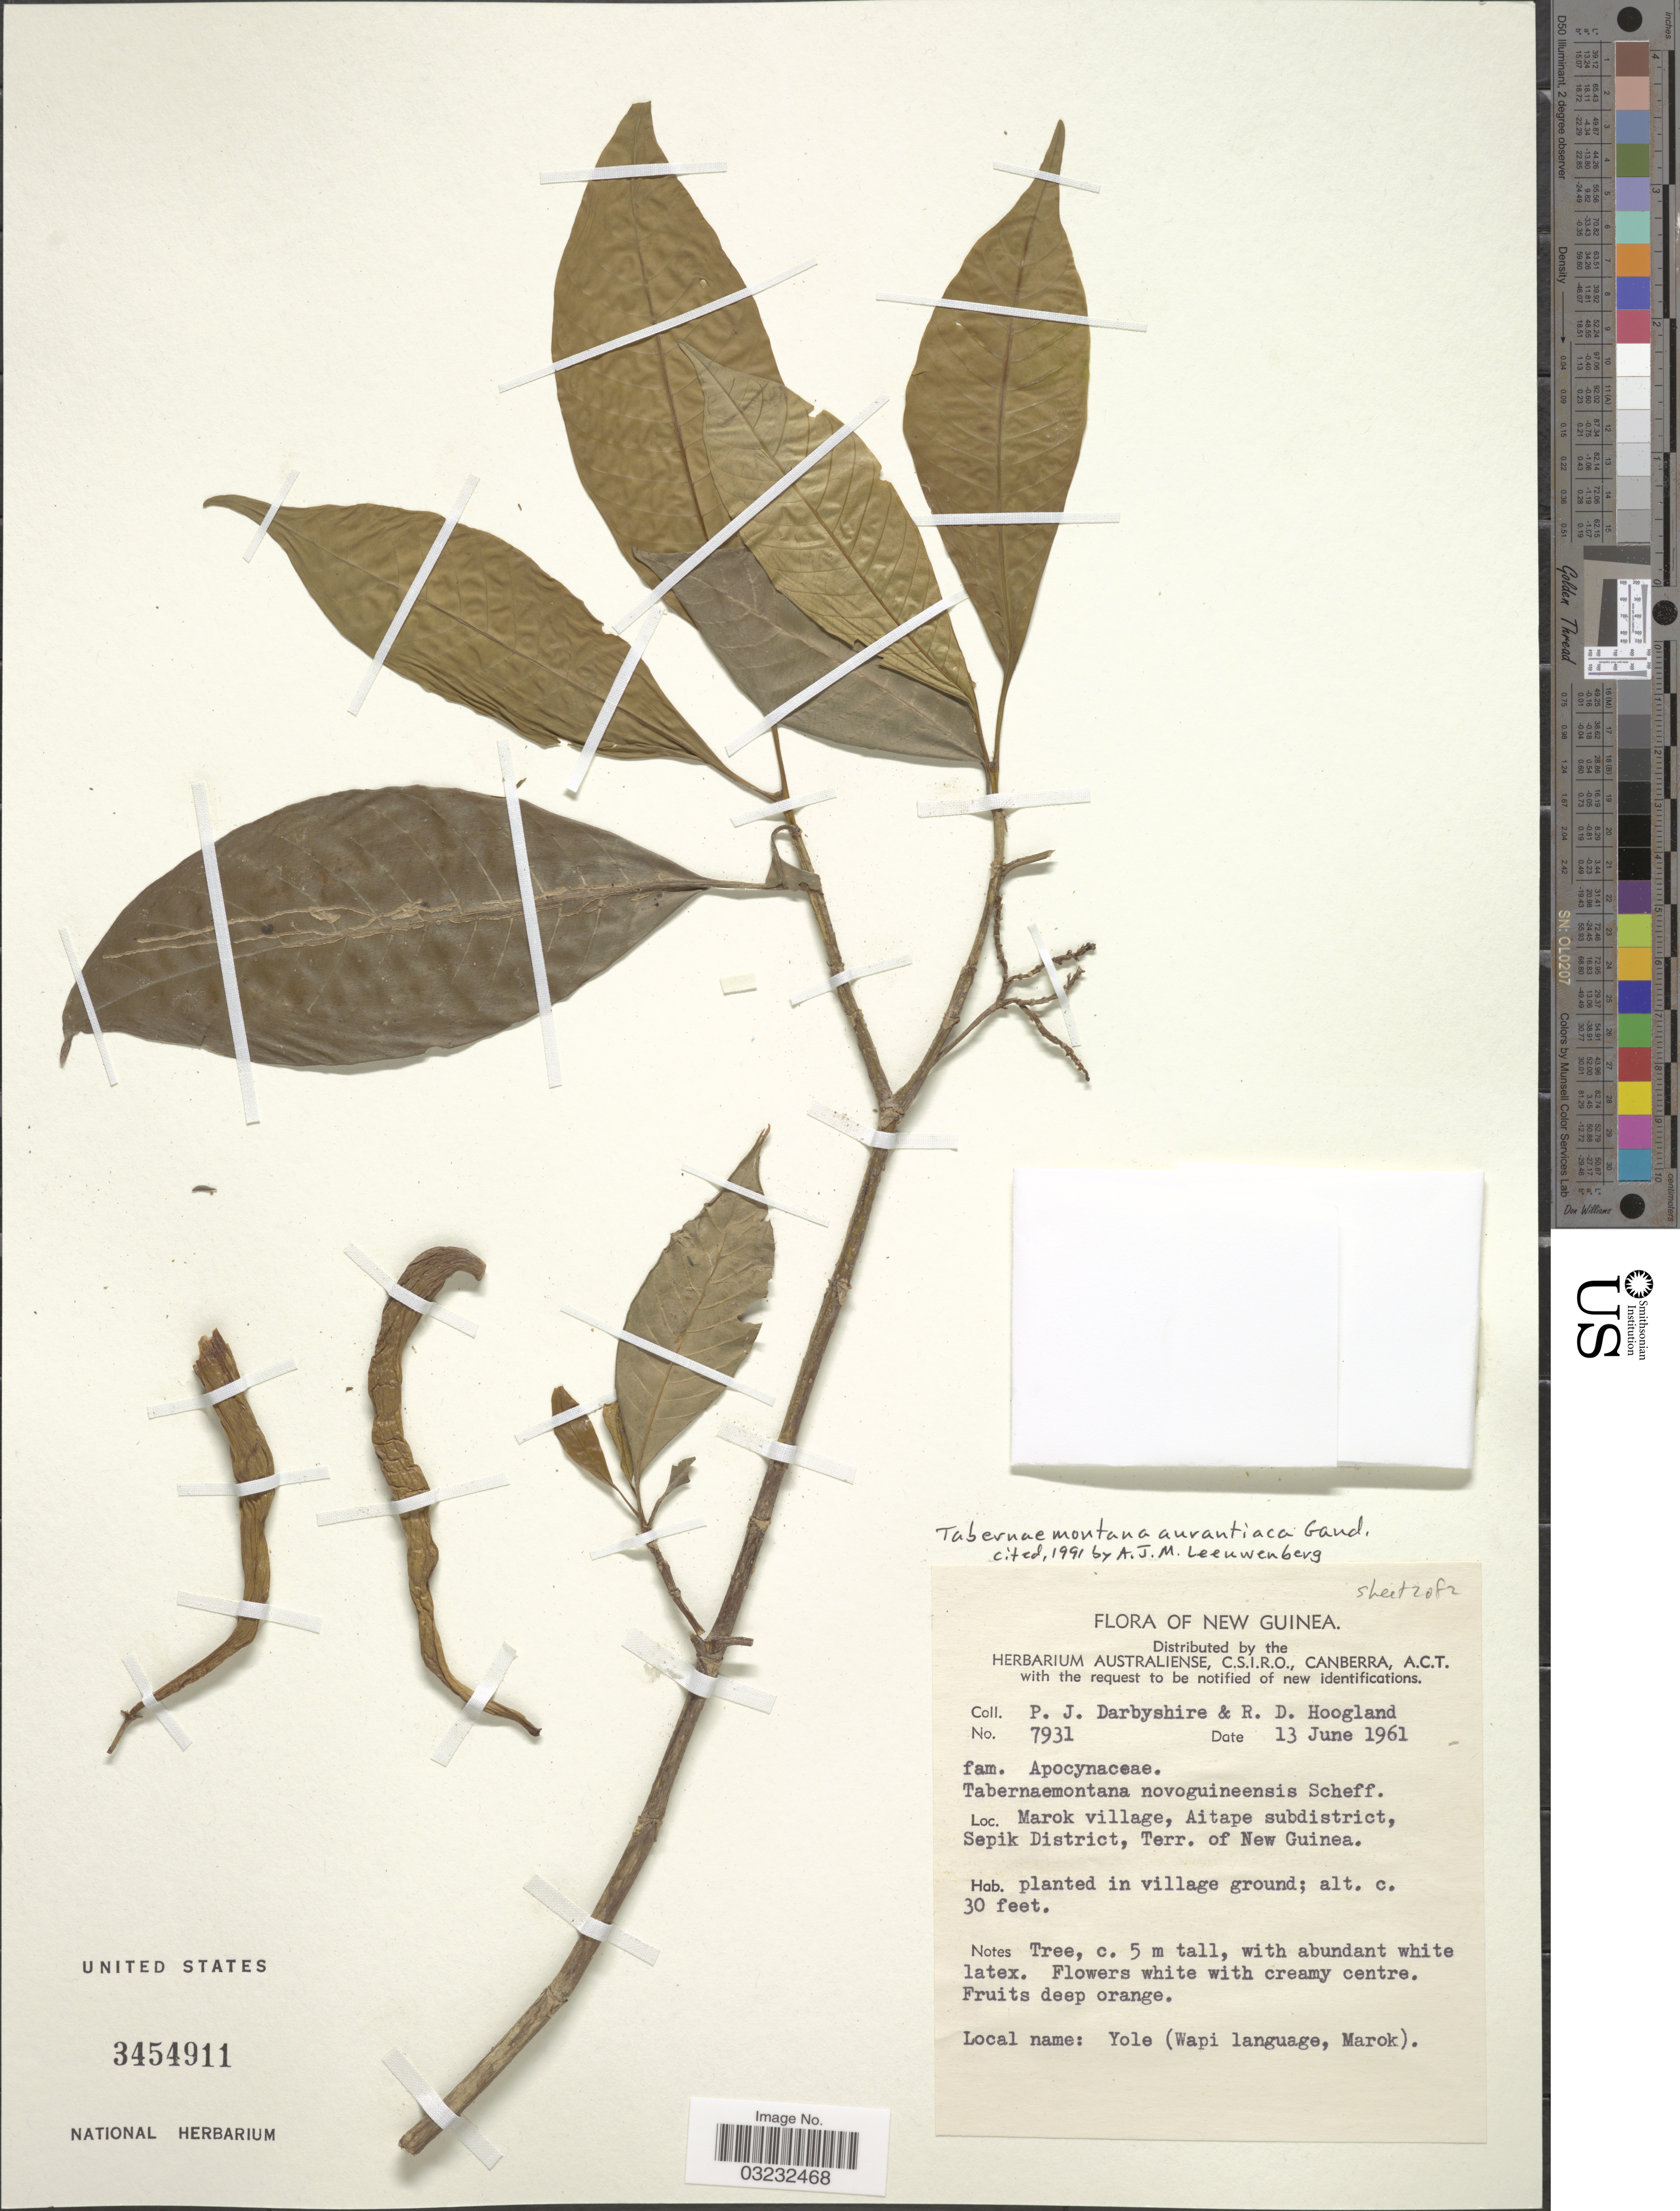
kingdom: Plantae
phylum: Tracheophyta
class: Magnoliopsida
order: Gentianales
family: Apocynaceae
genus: Tabernaemontana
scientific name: Tabernaemontana aurantiaca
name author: Gaudich.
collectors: P. Darbyshire & R. D. Hoogland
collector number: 7931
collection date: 1961-06-13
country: Papua New Guinea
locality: New Guinea, Marok village, Aitape subdistrict, Sepik District, Terr. of New Guinea.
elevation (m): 9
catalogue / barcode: US 3454911